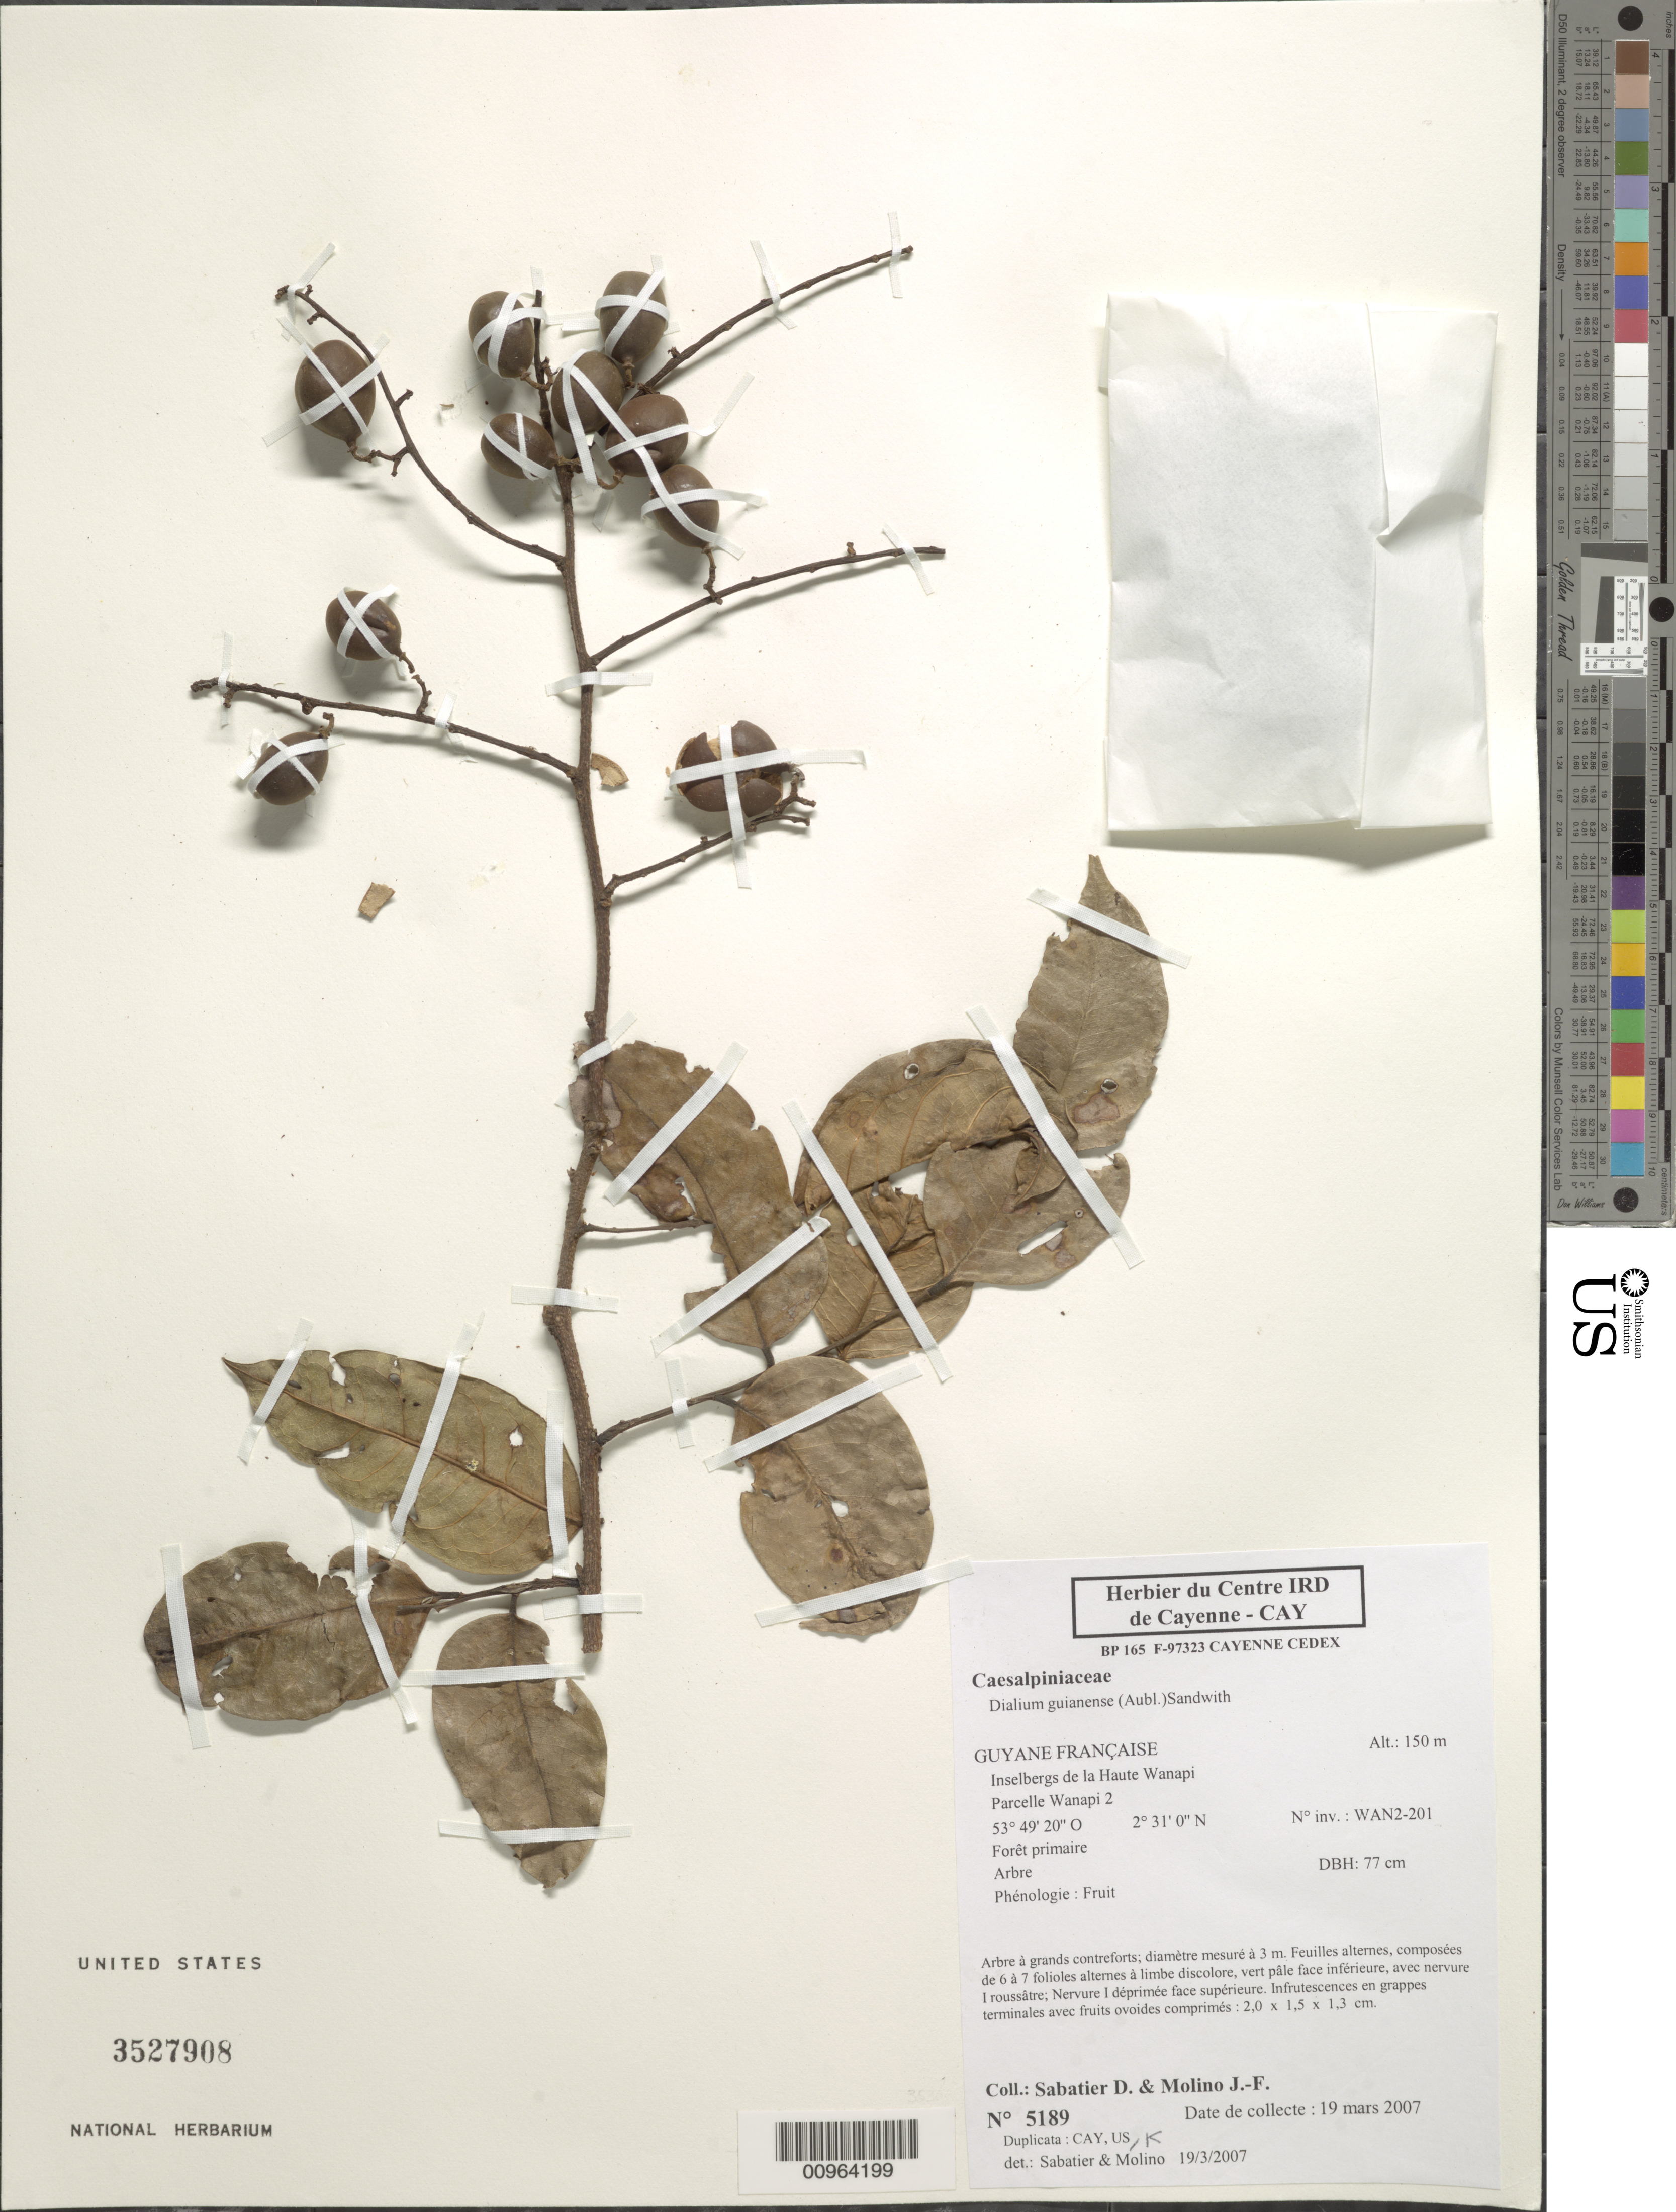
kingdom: Plantae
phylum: Tracheophyta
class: Magnoliopsida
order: Fabales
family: Fabaceae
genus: Dialium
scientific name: Dialium guianense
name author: (Aubl.) Sandwith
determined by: Sabatier, D.; Molino, J. F.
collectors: D. Sabatier & J. Molino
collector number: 5189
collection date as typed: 14-Mar-07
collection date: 2007-03-14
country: French Guiana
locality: Inselbergs de la Haute Wanapi. Parcelle Wanapi 2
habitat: Foret primaire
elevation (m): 150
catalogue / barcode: US 3527908